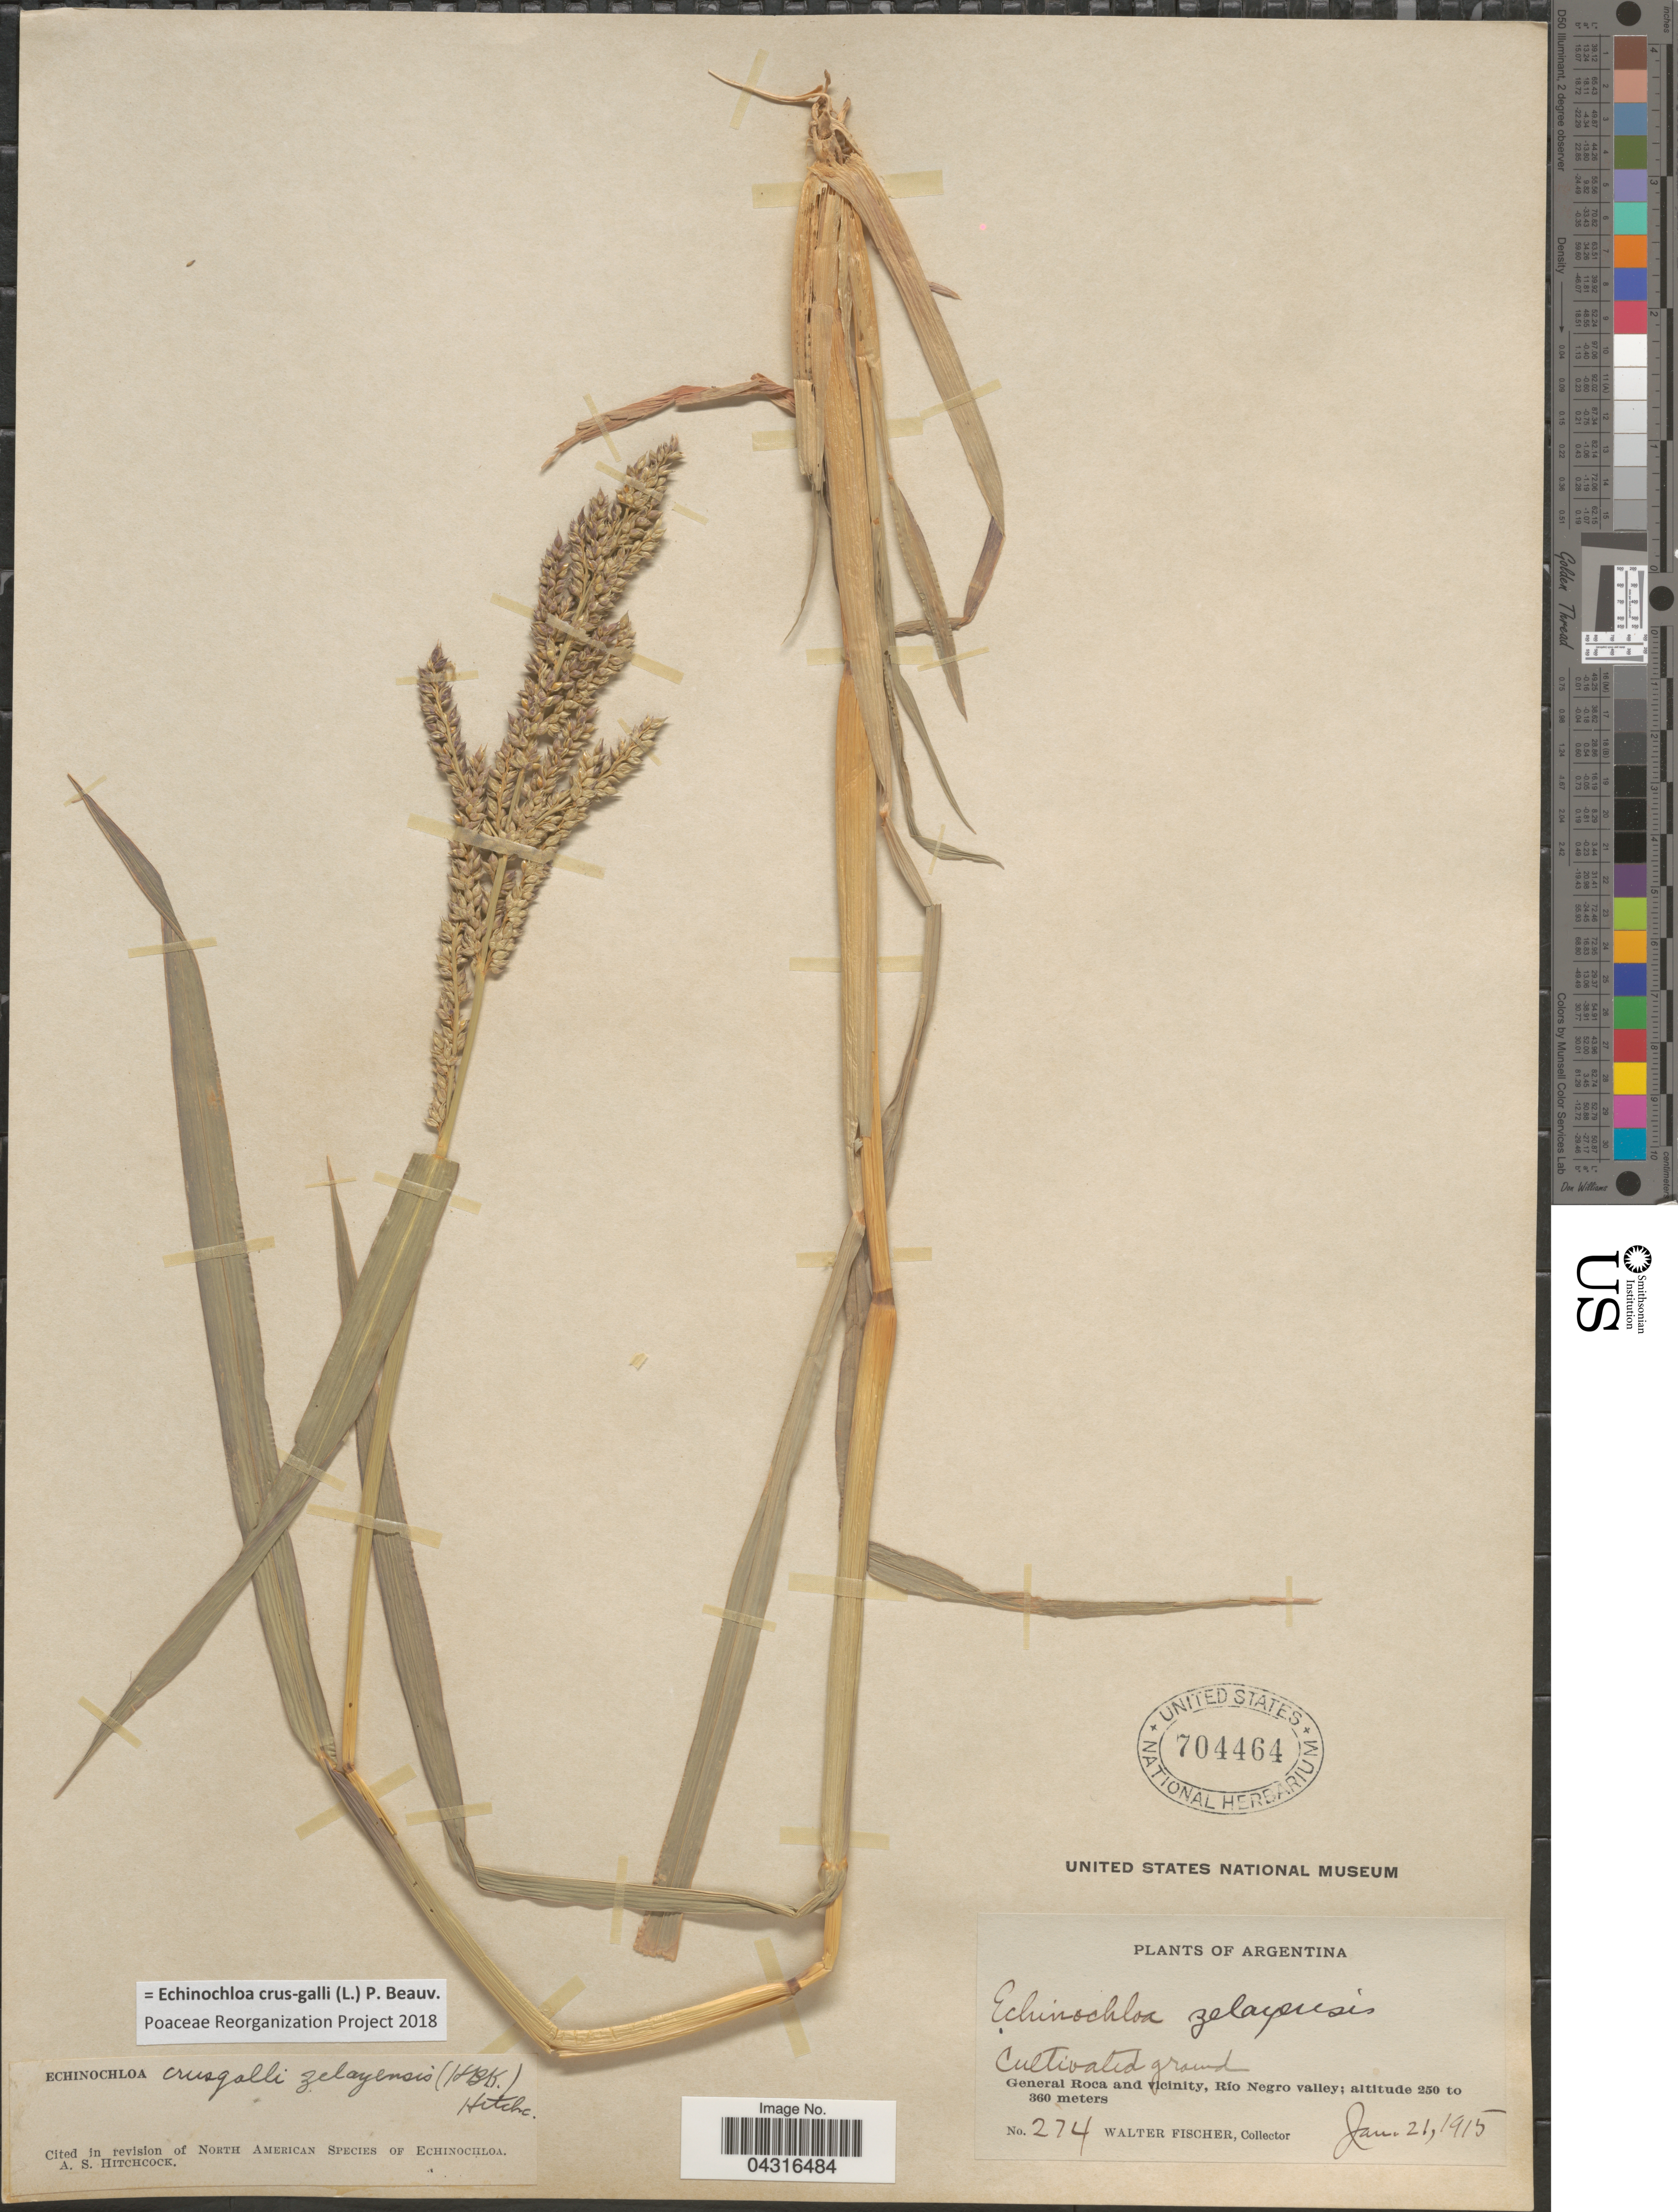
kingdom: Plantae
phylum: Tracheophyta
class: Liliopsida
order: Poales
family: Poaceae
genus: Echinochloa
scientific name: Echinochloa crus-galli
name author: (L.) P. Beauv.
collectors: W. Fischer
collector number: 274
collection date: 1915-01-21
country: Argentina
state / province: Rio Negro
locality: General Roca and vicinity, Río Negro valley.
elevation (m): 250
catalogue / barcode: US 704464